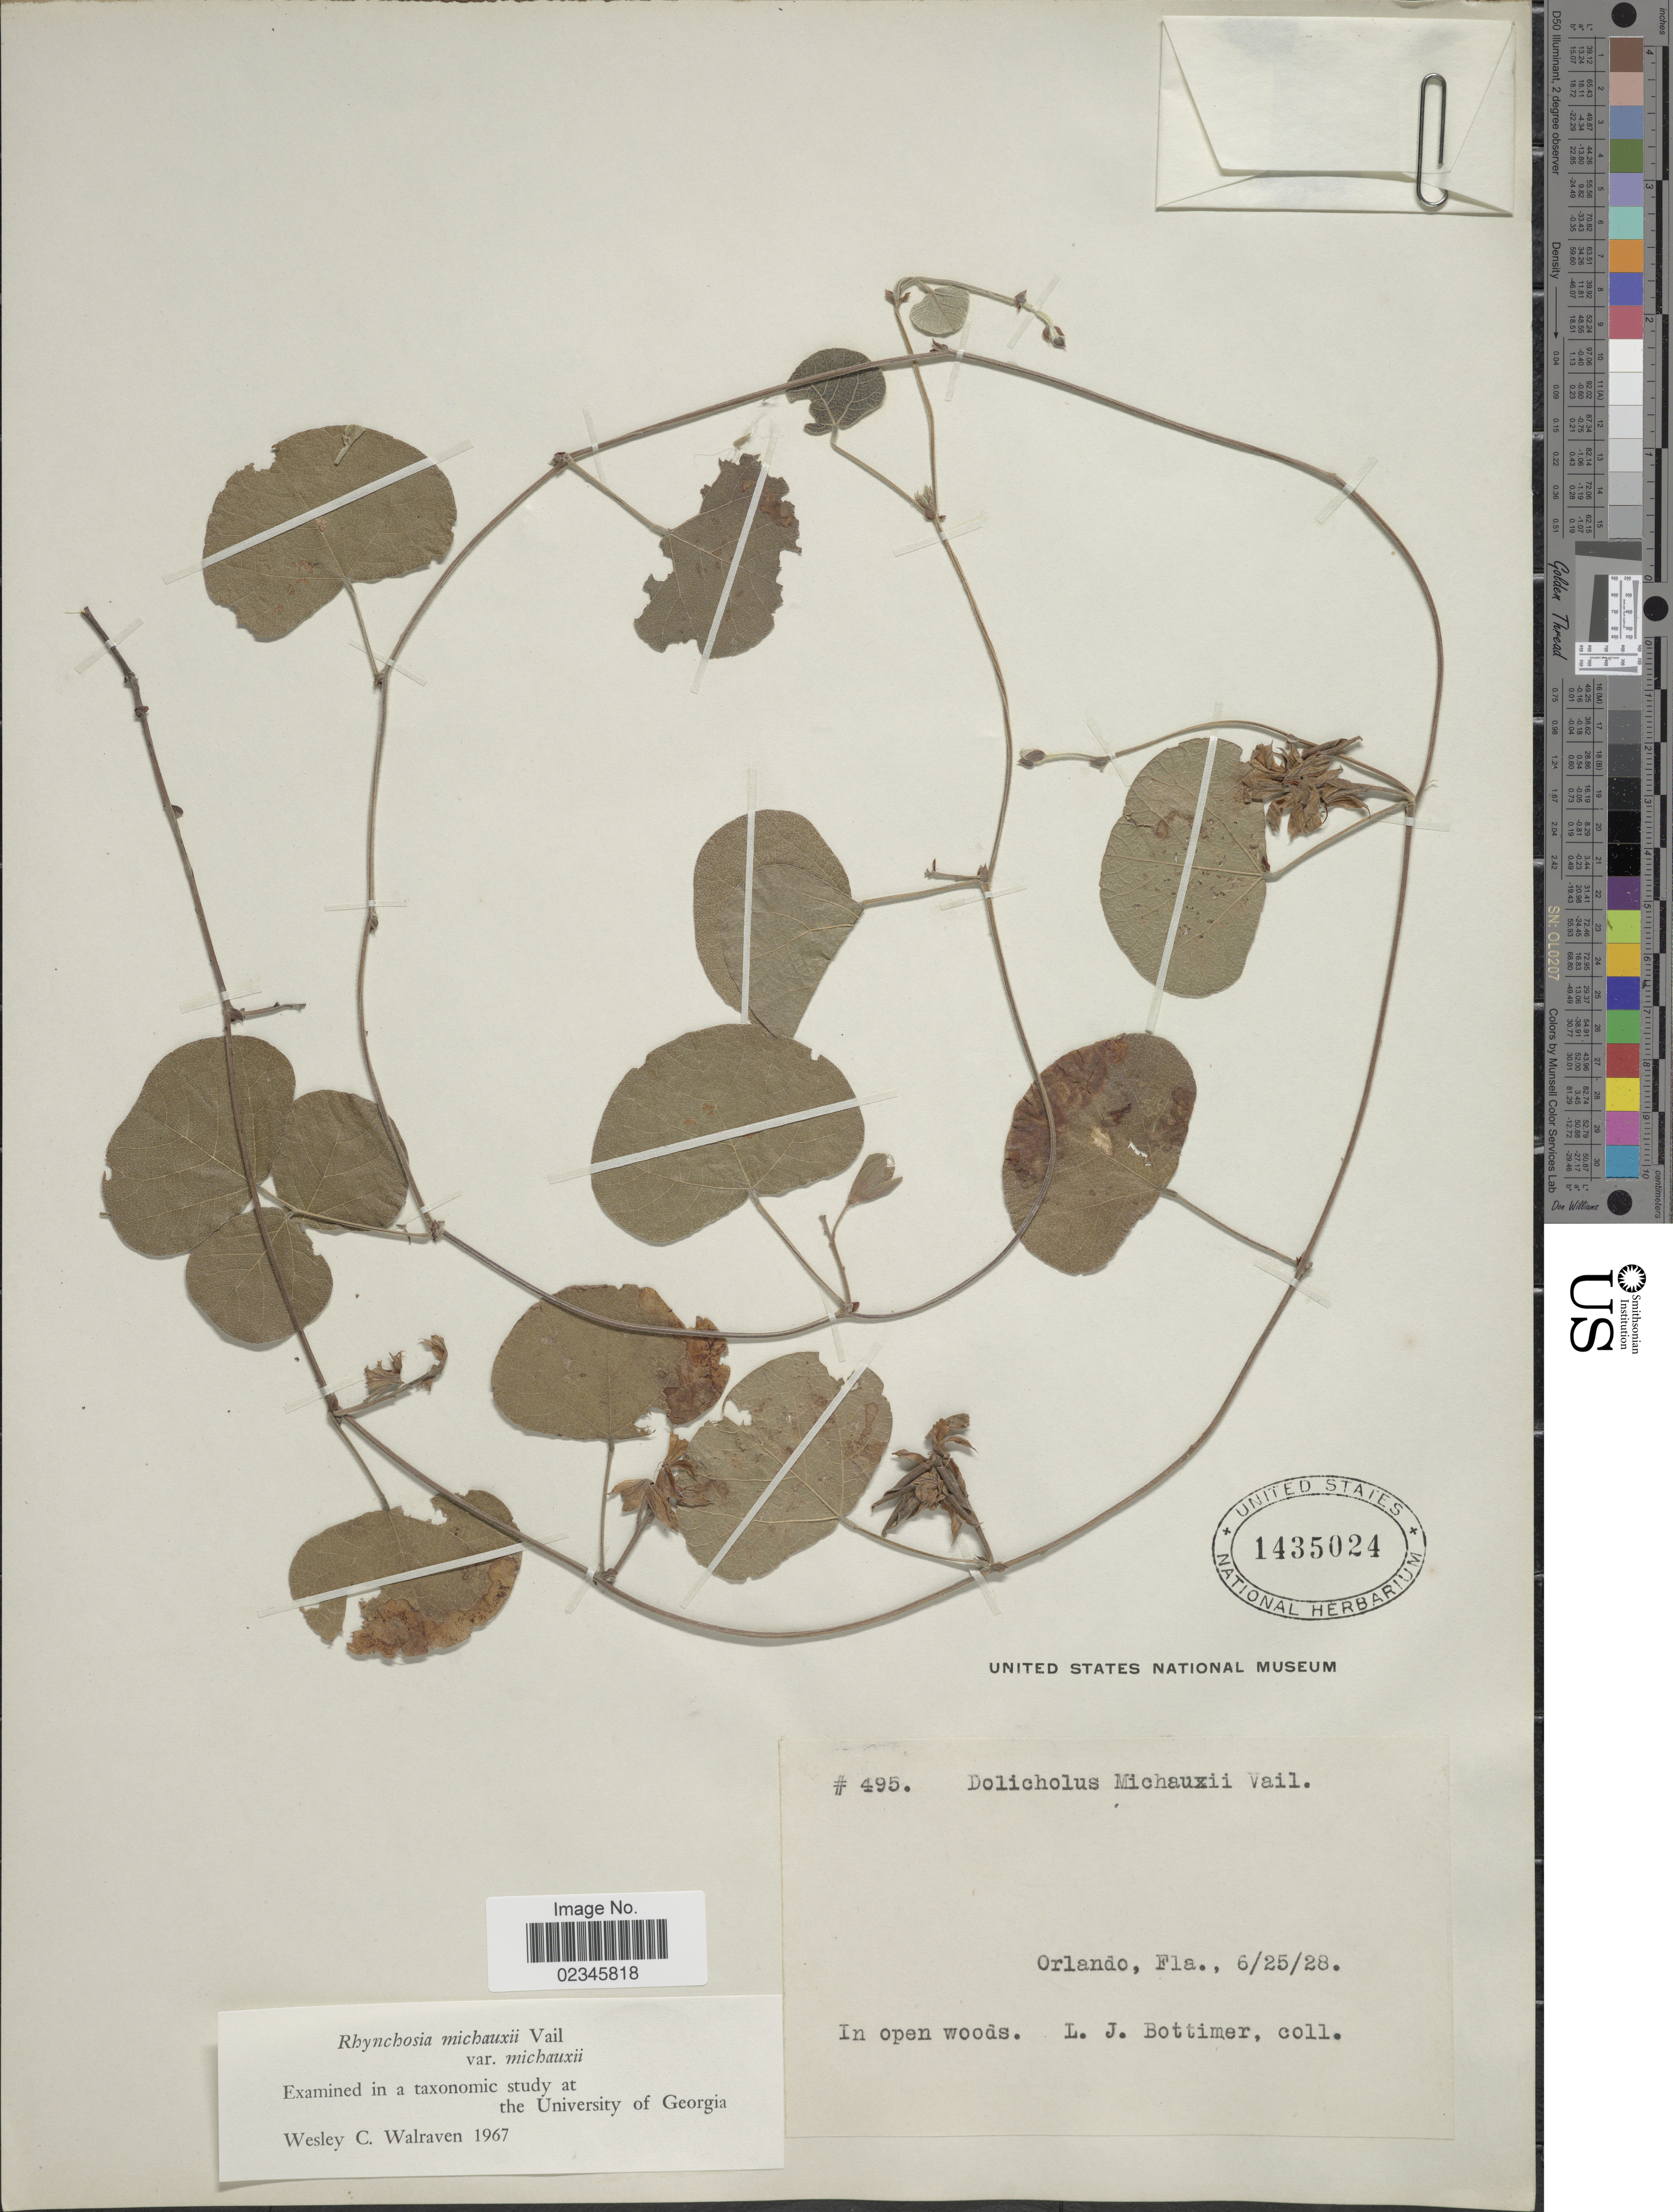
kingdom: Plantae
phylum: Tracheophyta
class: Magnoliopsida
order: Fabales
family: Fabaceae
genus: Rhynchosia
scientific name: Rhynchosia michauxii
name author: Vail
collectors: L. Bottimer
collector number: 495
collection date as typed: Transcribed d/m/y: 25/6/28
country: United States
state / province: Florida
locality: Orlando, in open woods.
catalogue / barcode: US 1435024